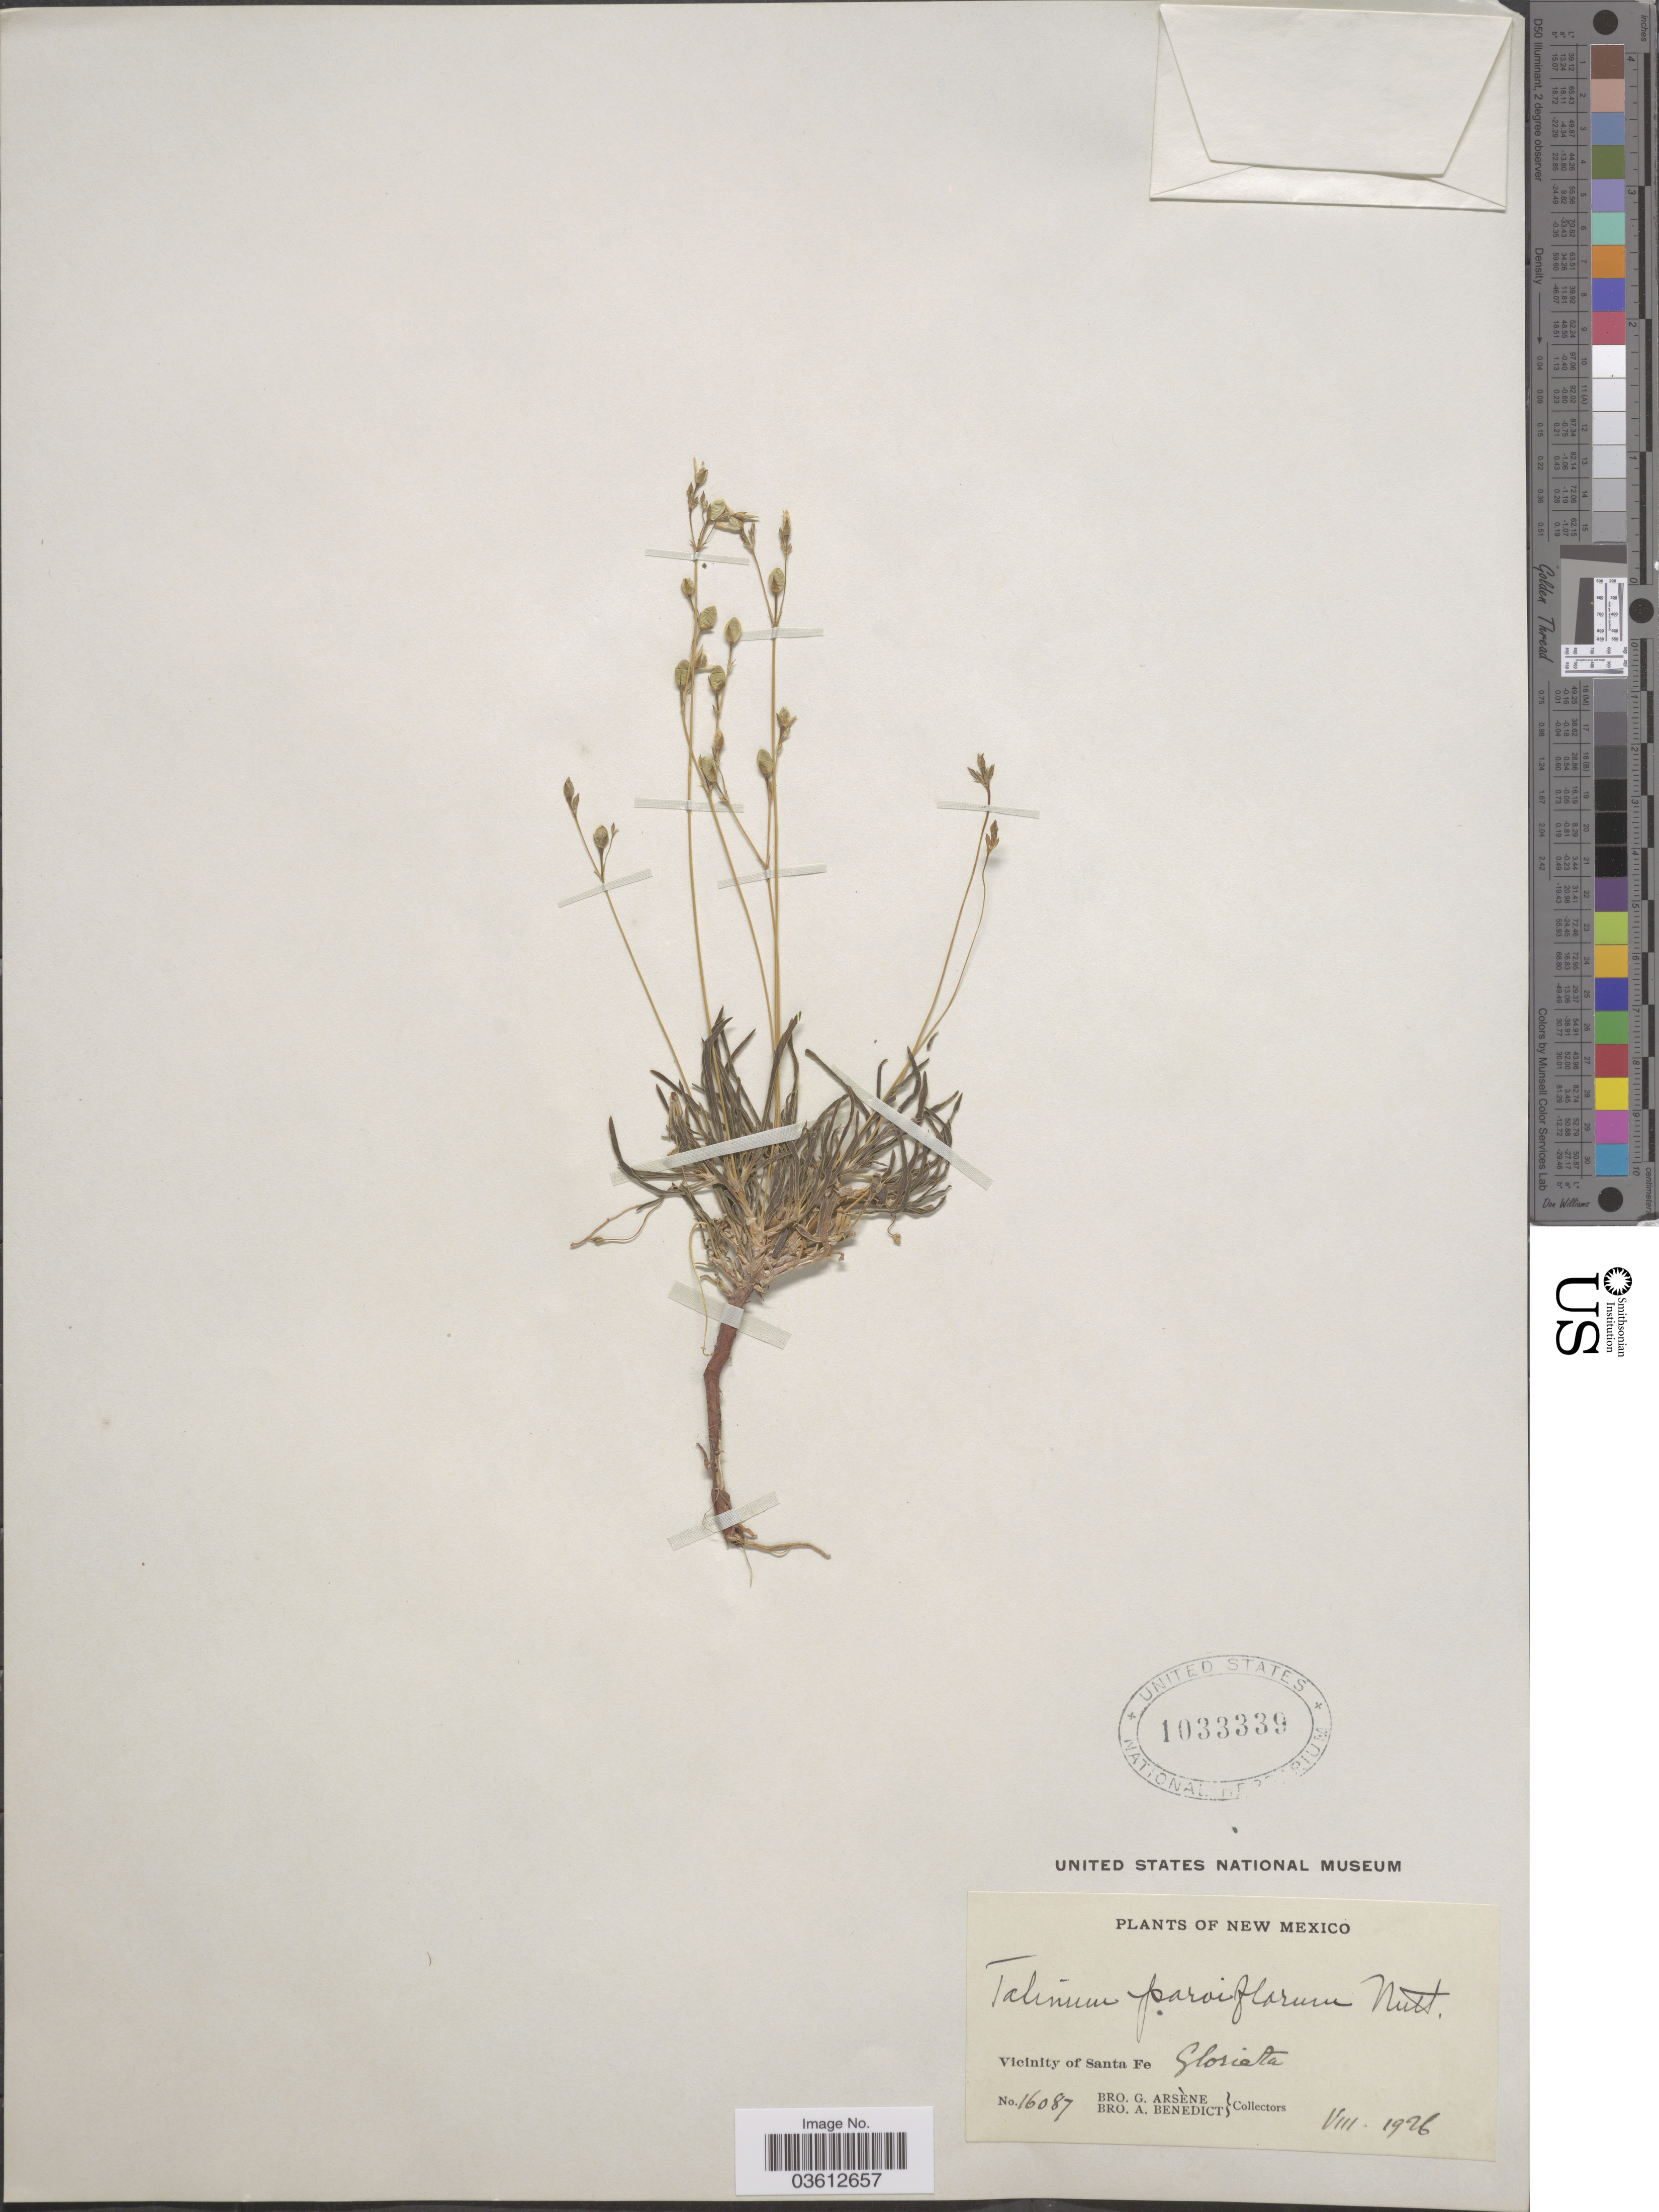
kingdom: Plantae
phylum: Tracheophyta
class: Magnoliopsida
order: Caryophyllales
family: Talinaceae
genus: Talinum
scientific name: Talinum parviflorum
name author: Nutt.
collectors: Bro. G. Arsène & Bro. A. Benedict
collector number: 16087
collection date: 1926-08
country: United States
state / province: New Mexico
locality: Vicinity of Santa Fe Glorieta.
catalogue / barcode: US 1033339